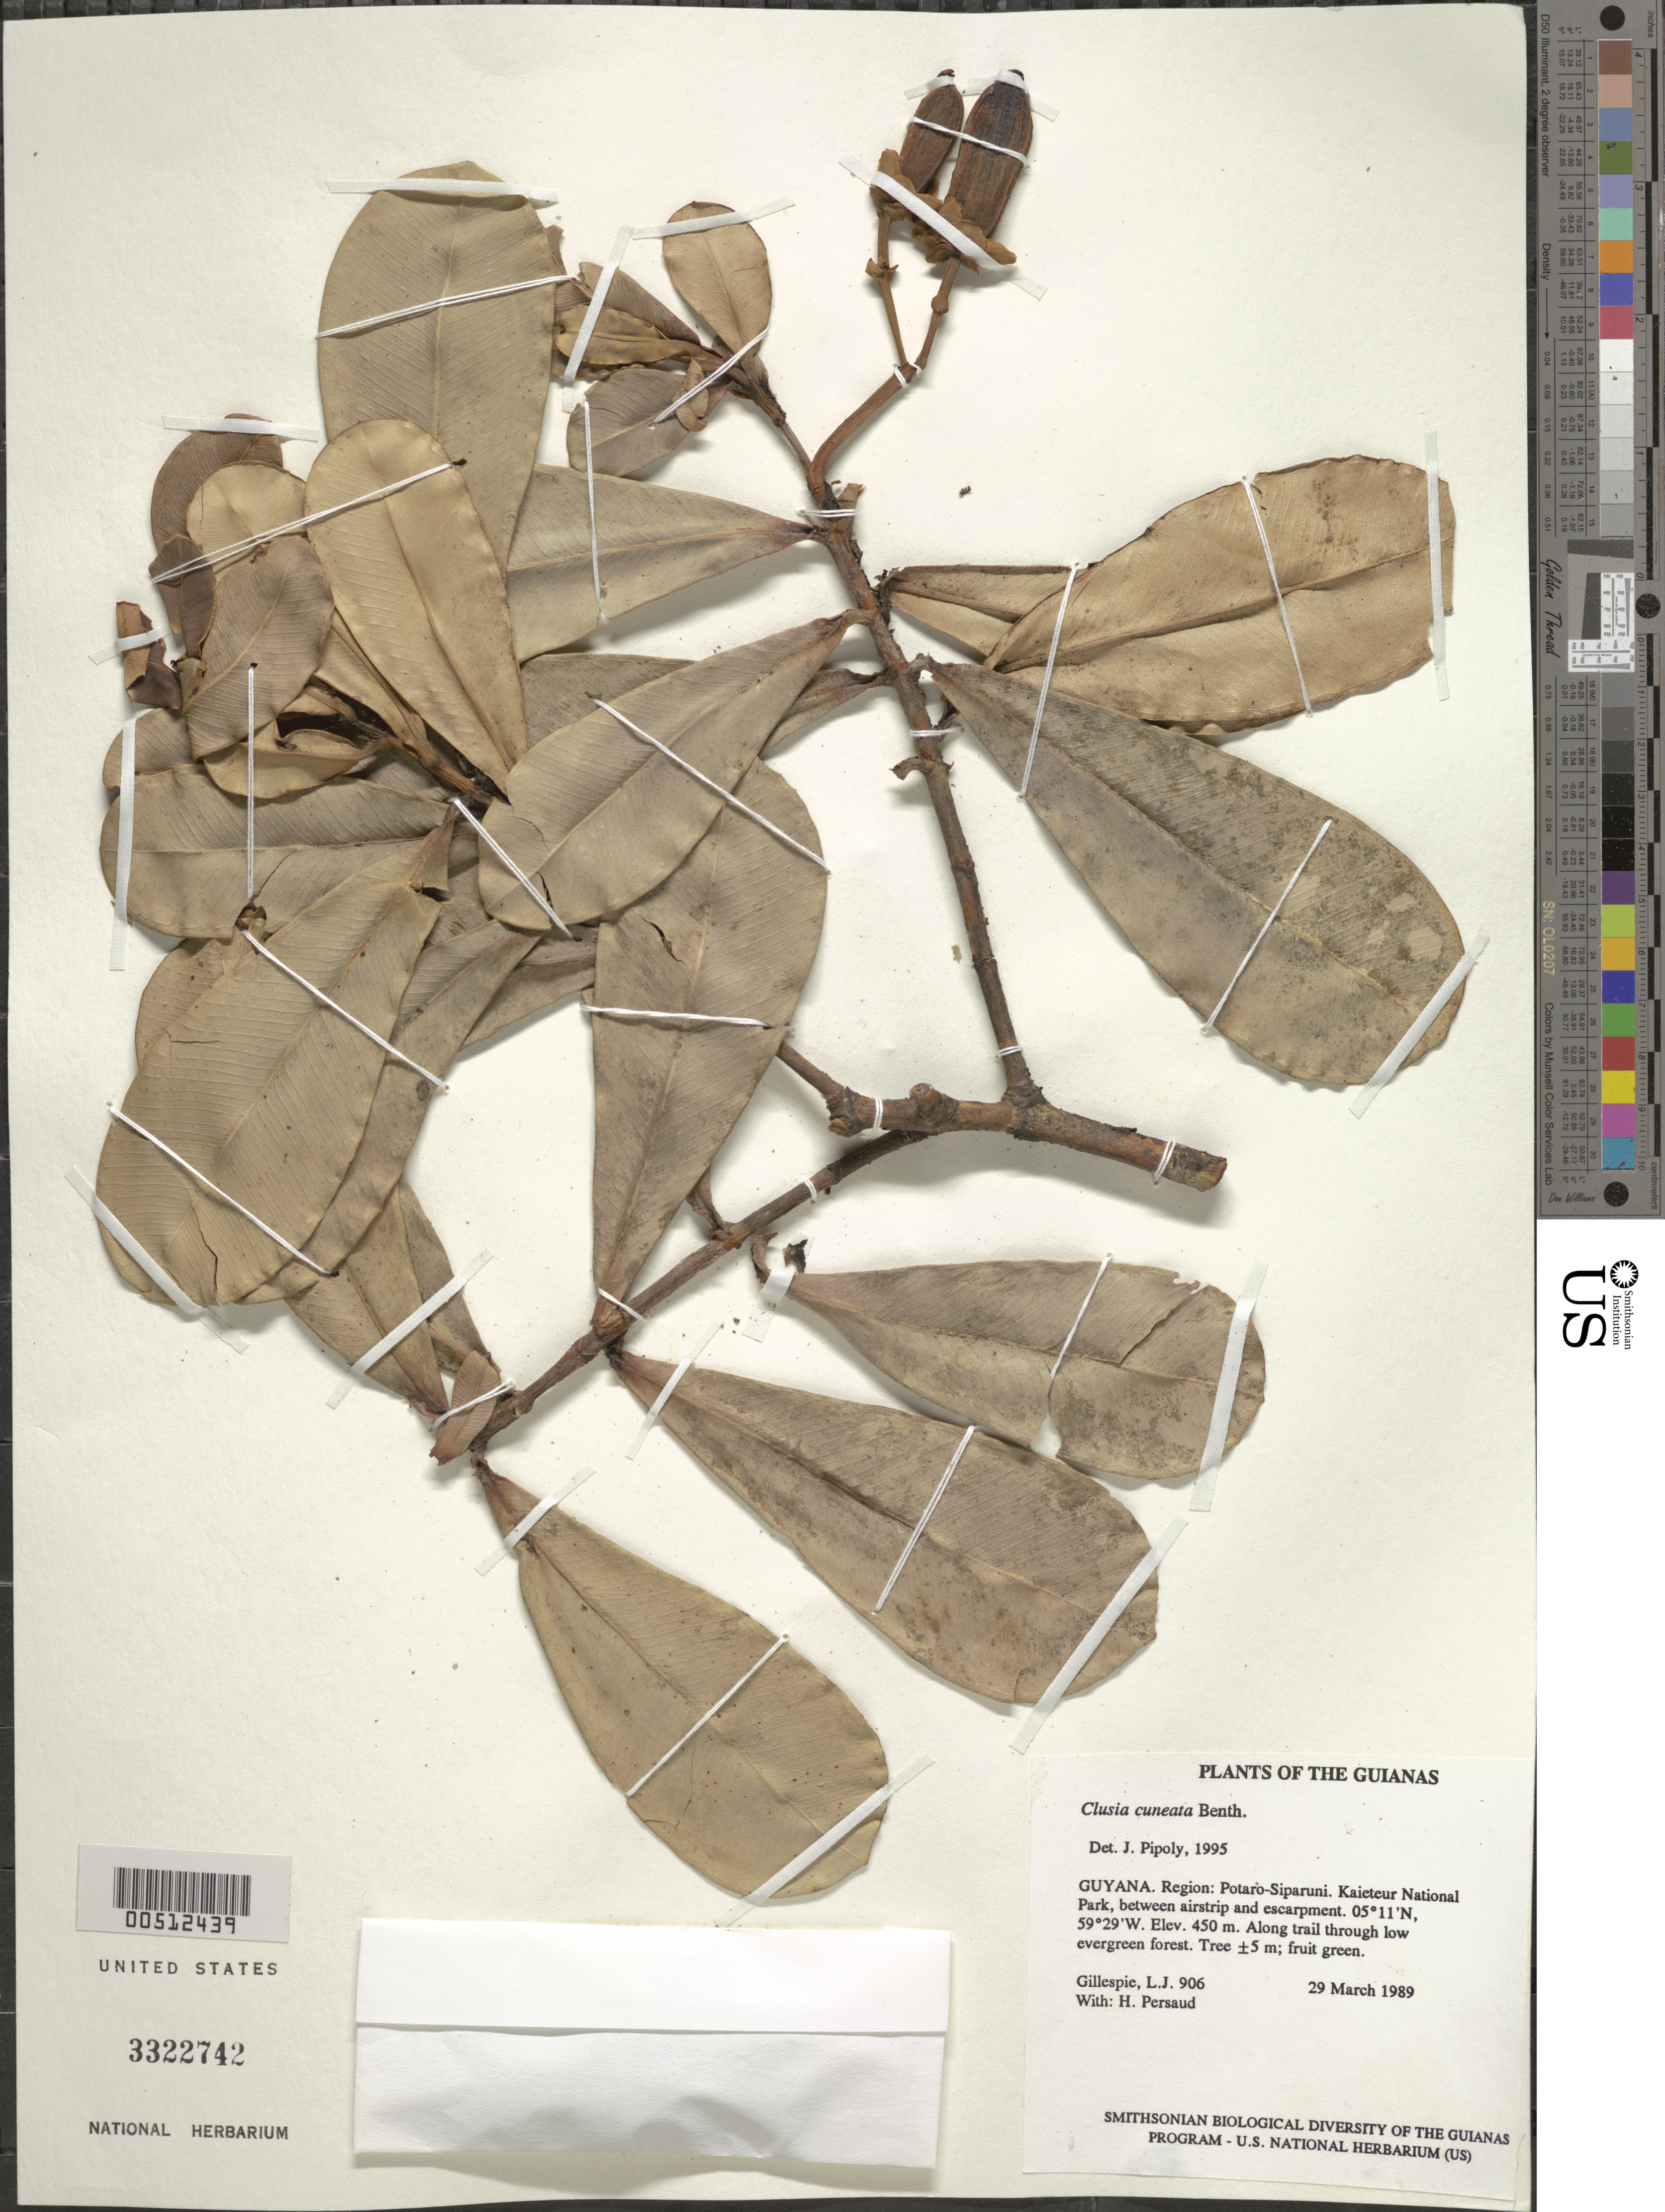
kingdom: Plantae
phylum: Tracheophyta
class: Magnoliopsida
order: Malpighiales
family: Clusiaceae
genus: Clusia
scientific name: Clusia cuneata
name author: Benth.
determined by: Pipoly, J. J., III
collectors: L. J. Gillespie & H. Persaud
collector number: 906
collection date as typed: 29 March 1989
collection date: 1989-03-29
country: Guyana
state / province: Potaro-Siparuni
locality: Kaieteur National Park, between airstrip and escarpment. ENE of airstrip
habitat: Along trail through low evergreen forest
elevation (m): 450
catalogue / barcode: US 3322742